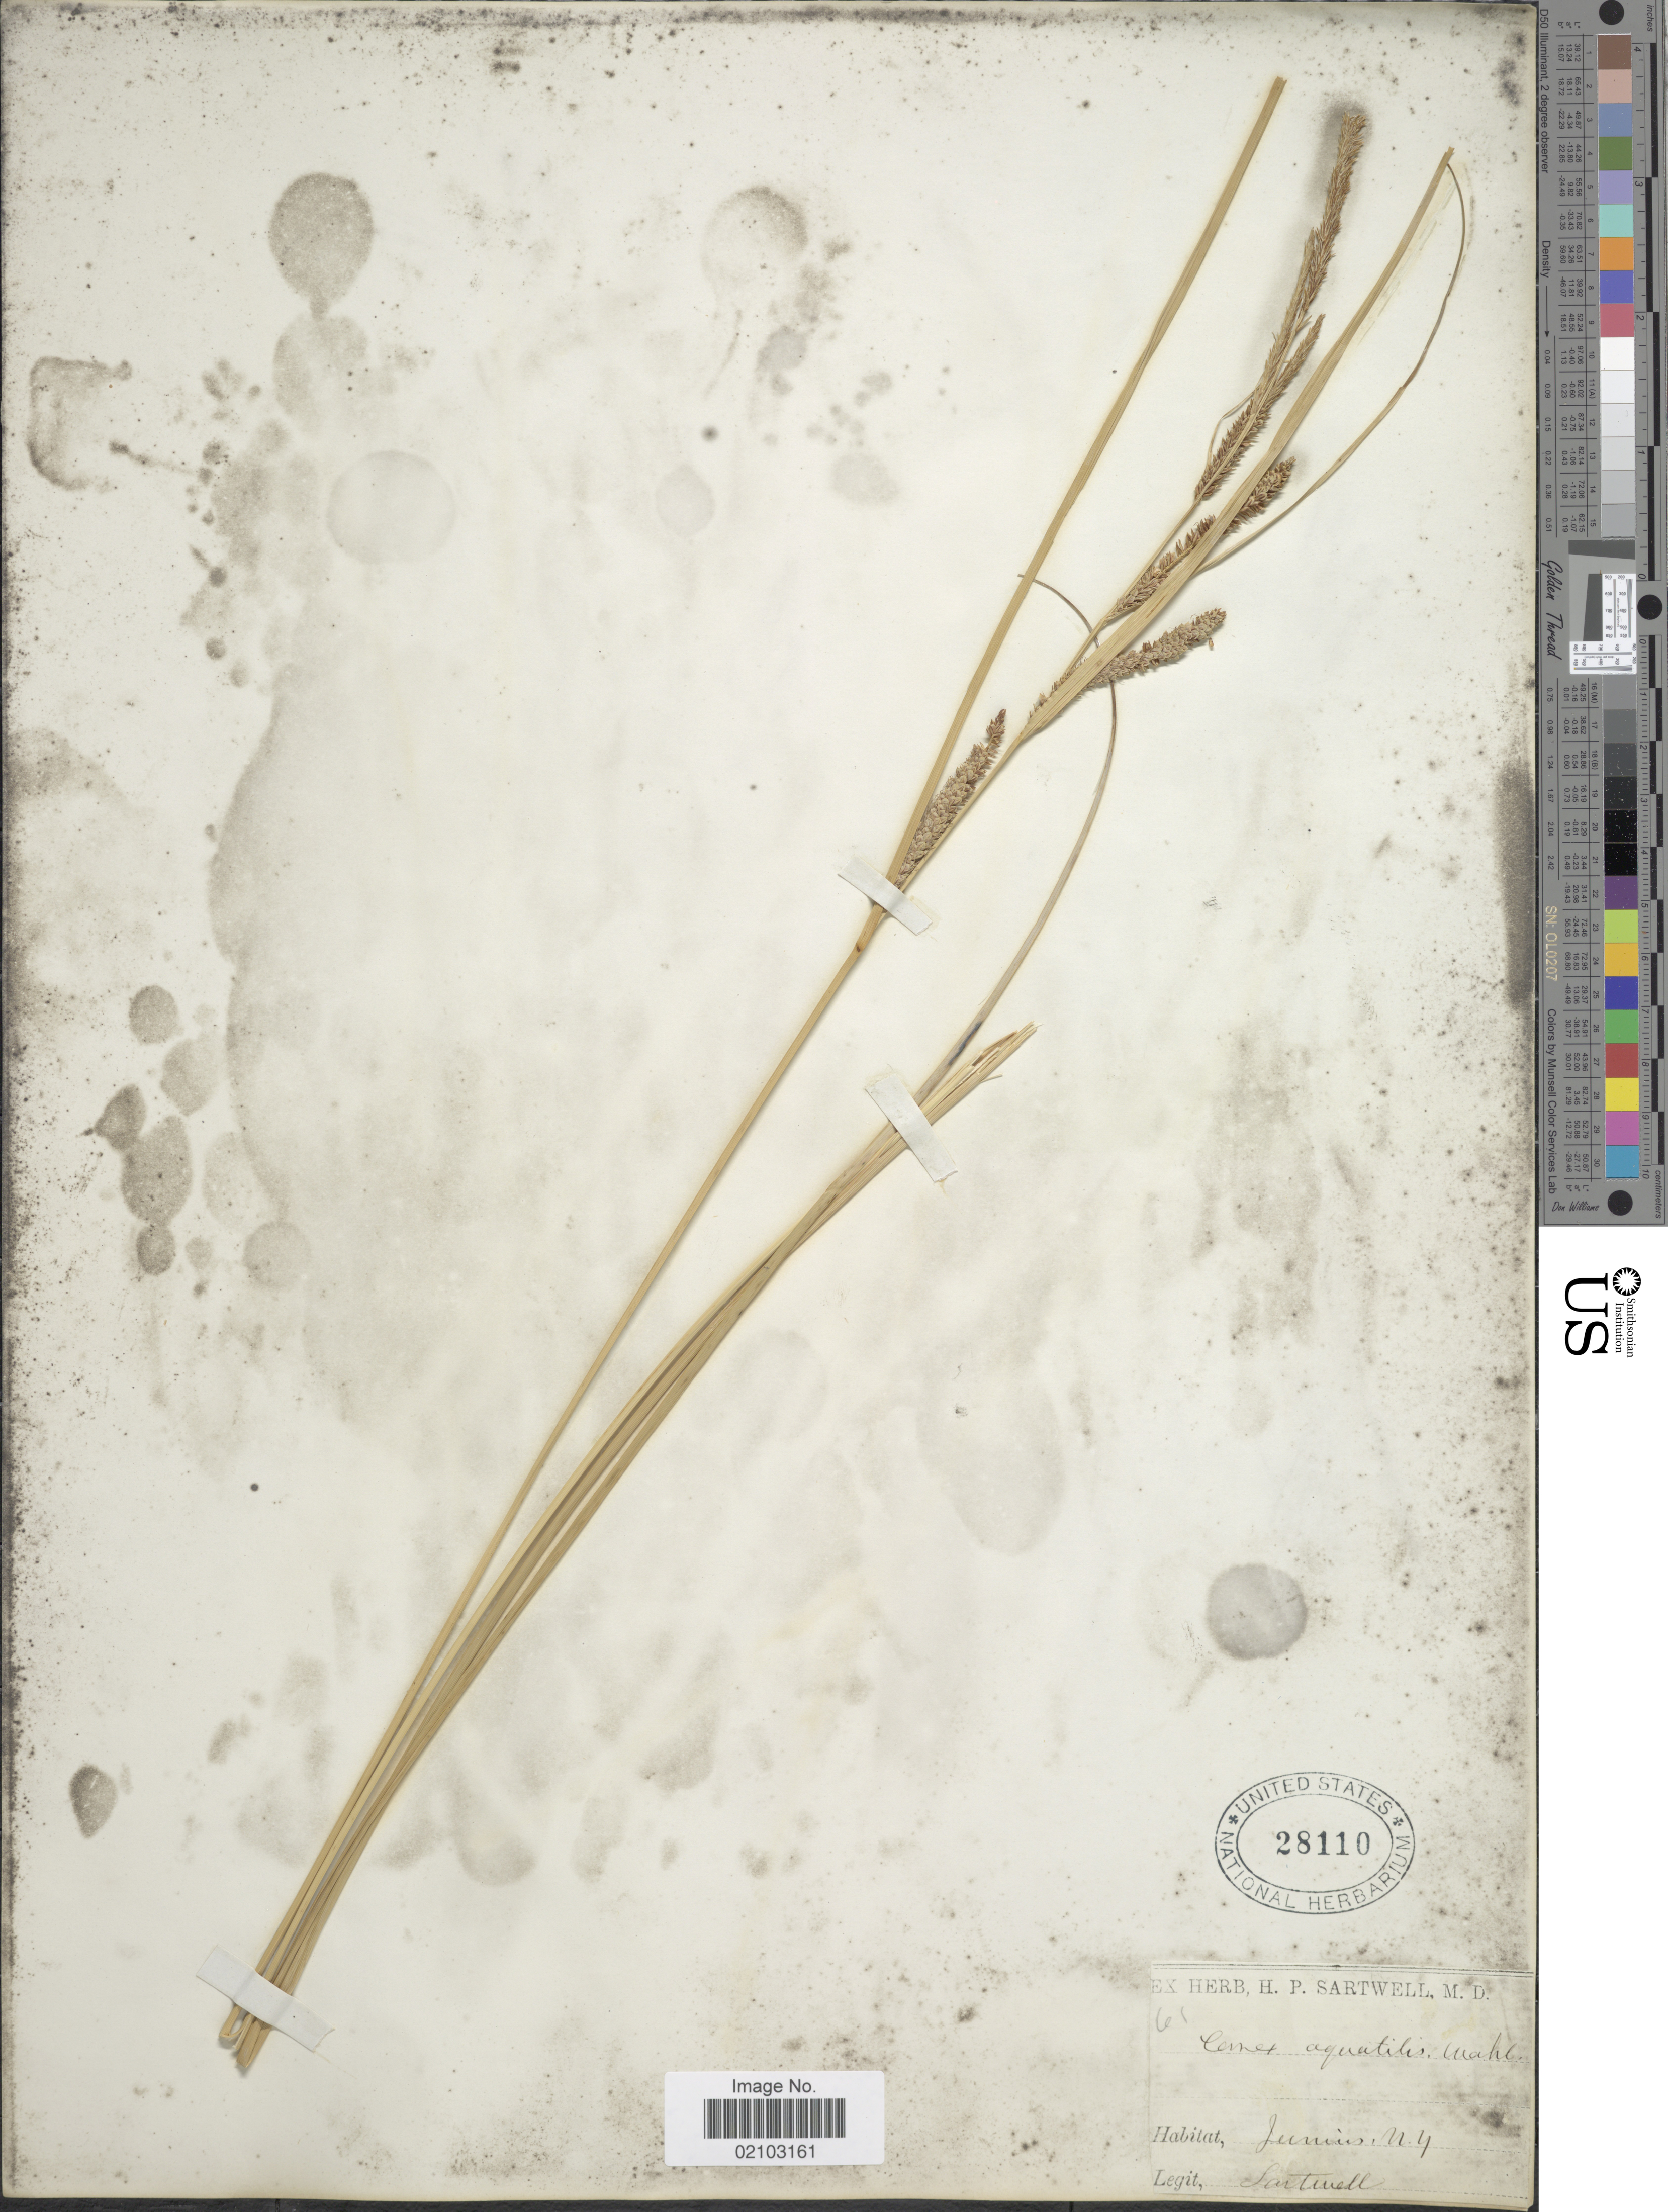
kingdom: Plantae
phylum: Tracheophyta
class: Liliopsida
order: Poales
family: Cyperaceae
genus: Carex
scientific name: Carex aquatilis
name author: Wahlenb.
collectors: Sartwell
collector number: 61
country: United States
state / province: New York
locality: Junius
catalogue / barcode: US 28110